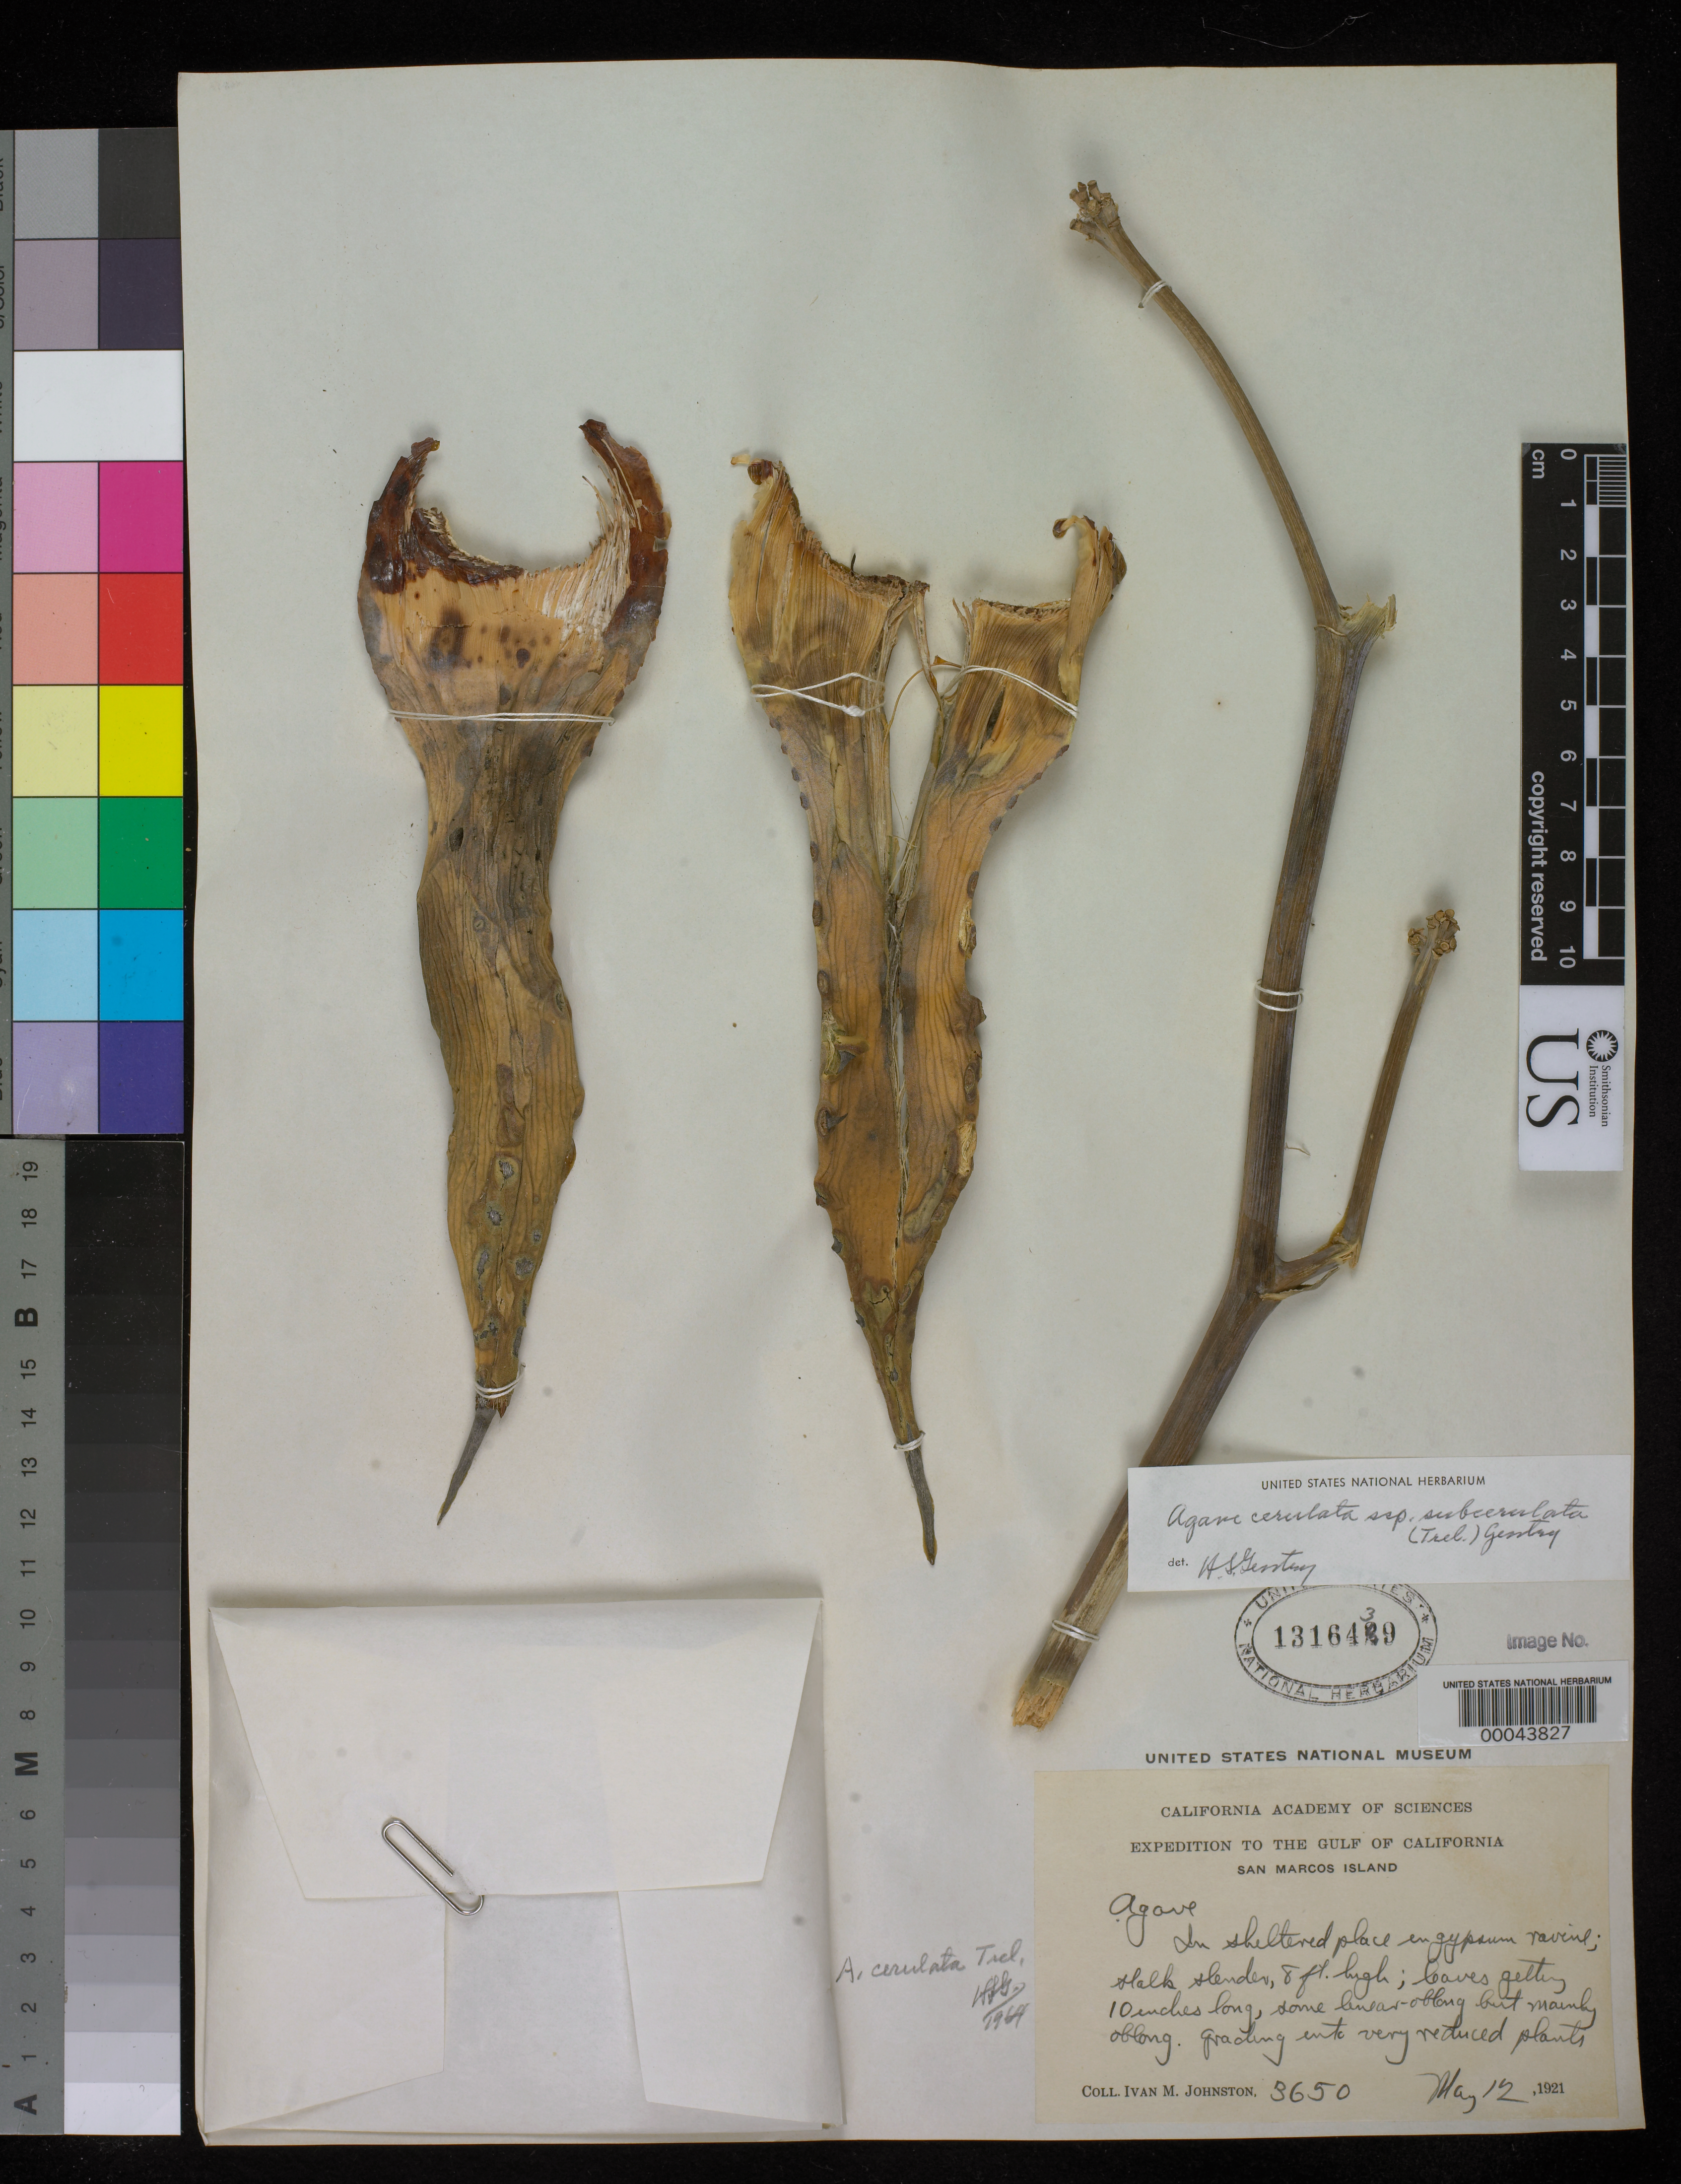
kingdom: Plantae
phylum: Tracheophyta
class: Liliopsida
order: Asparagales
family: Asparagaceae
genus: Agave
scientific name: Agave cerulata subsp. subcerulata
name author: Gentry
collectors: I.M. Johnston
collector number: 3650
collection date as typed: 12 May 1921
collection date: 1921-05-12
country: Mexico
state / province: Baja California Sur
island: San Marcos Island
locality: San Marcos Island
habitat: In sheltered place in gypsum ravine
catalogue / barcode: US 1316439